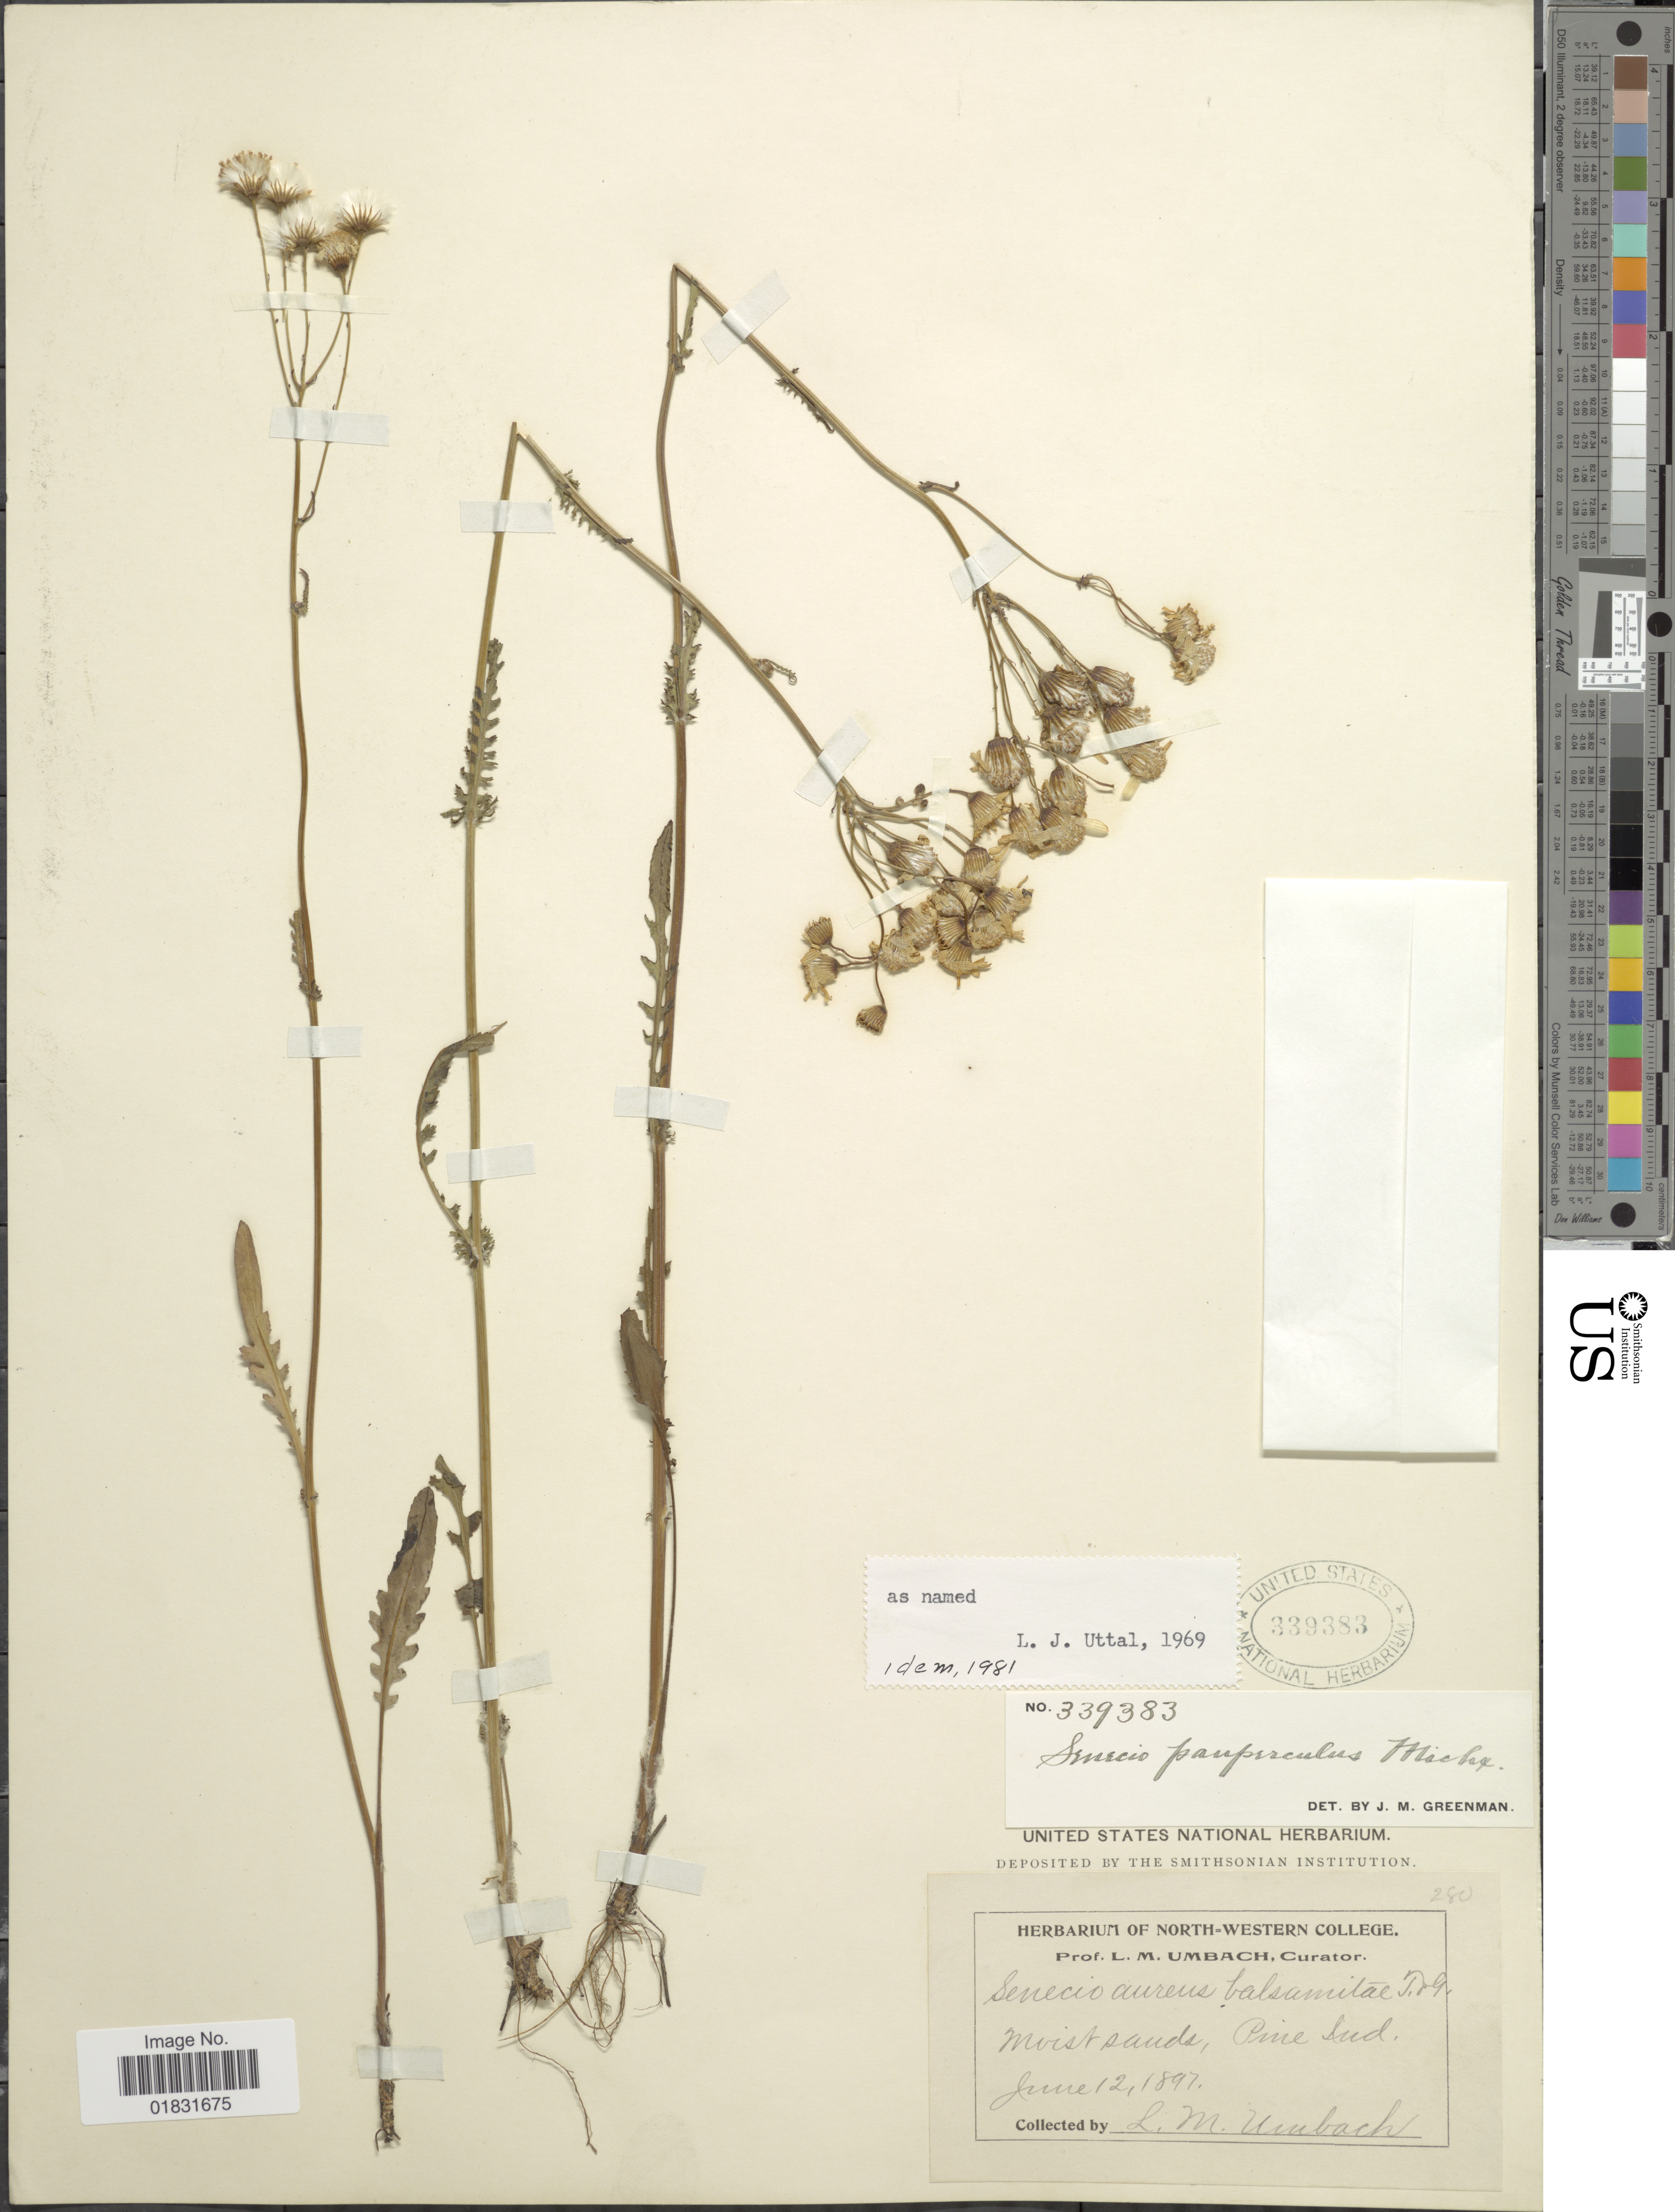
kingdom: Plantae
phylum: Tracheophyta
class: Magnoliopsida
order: Asterales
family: Asteraceae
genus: Packera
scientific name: Packera paupercula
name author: (Michx.) Á. Löve & D. Löve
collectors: L. M. Umbach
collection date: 1897-06-12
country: United States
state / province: Indiana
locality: Moist sands, Pine Ind.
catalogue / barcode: US 339383